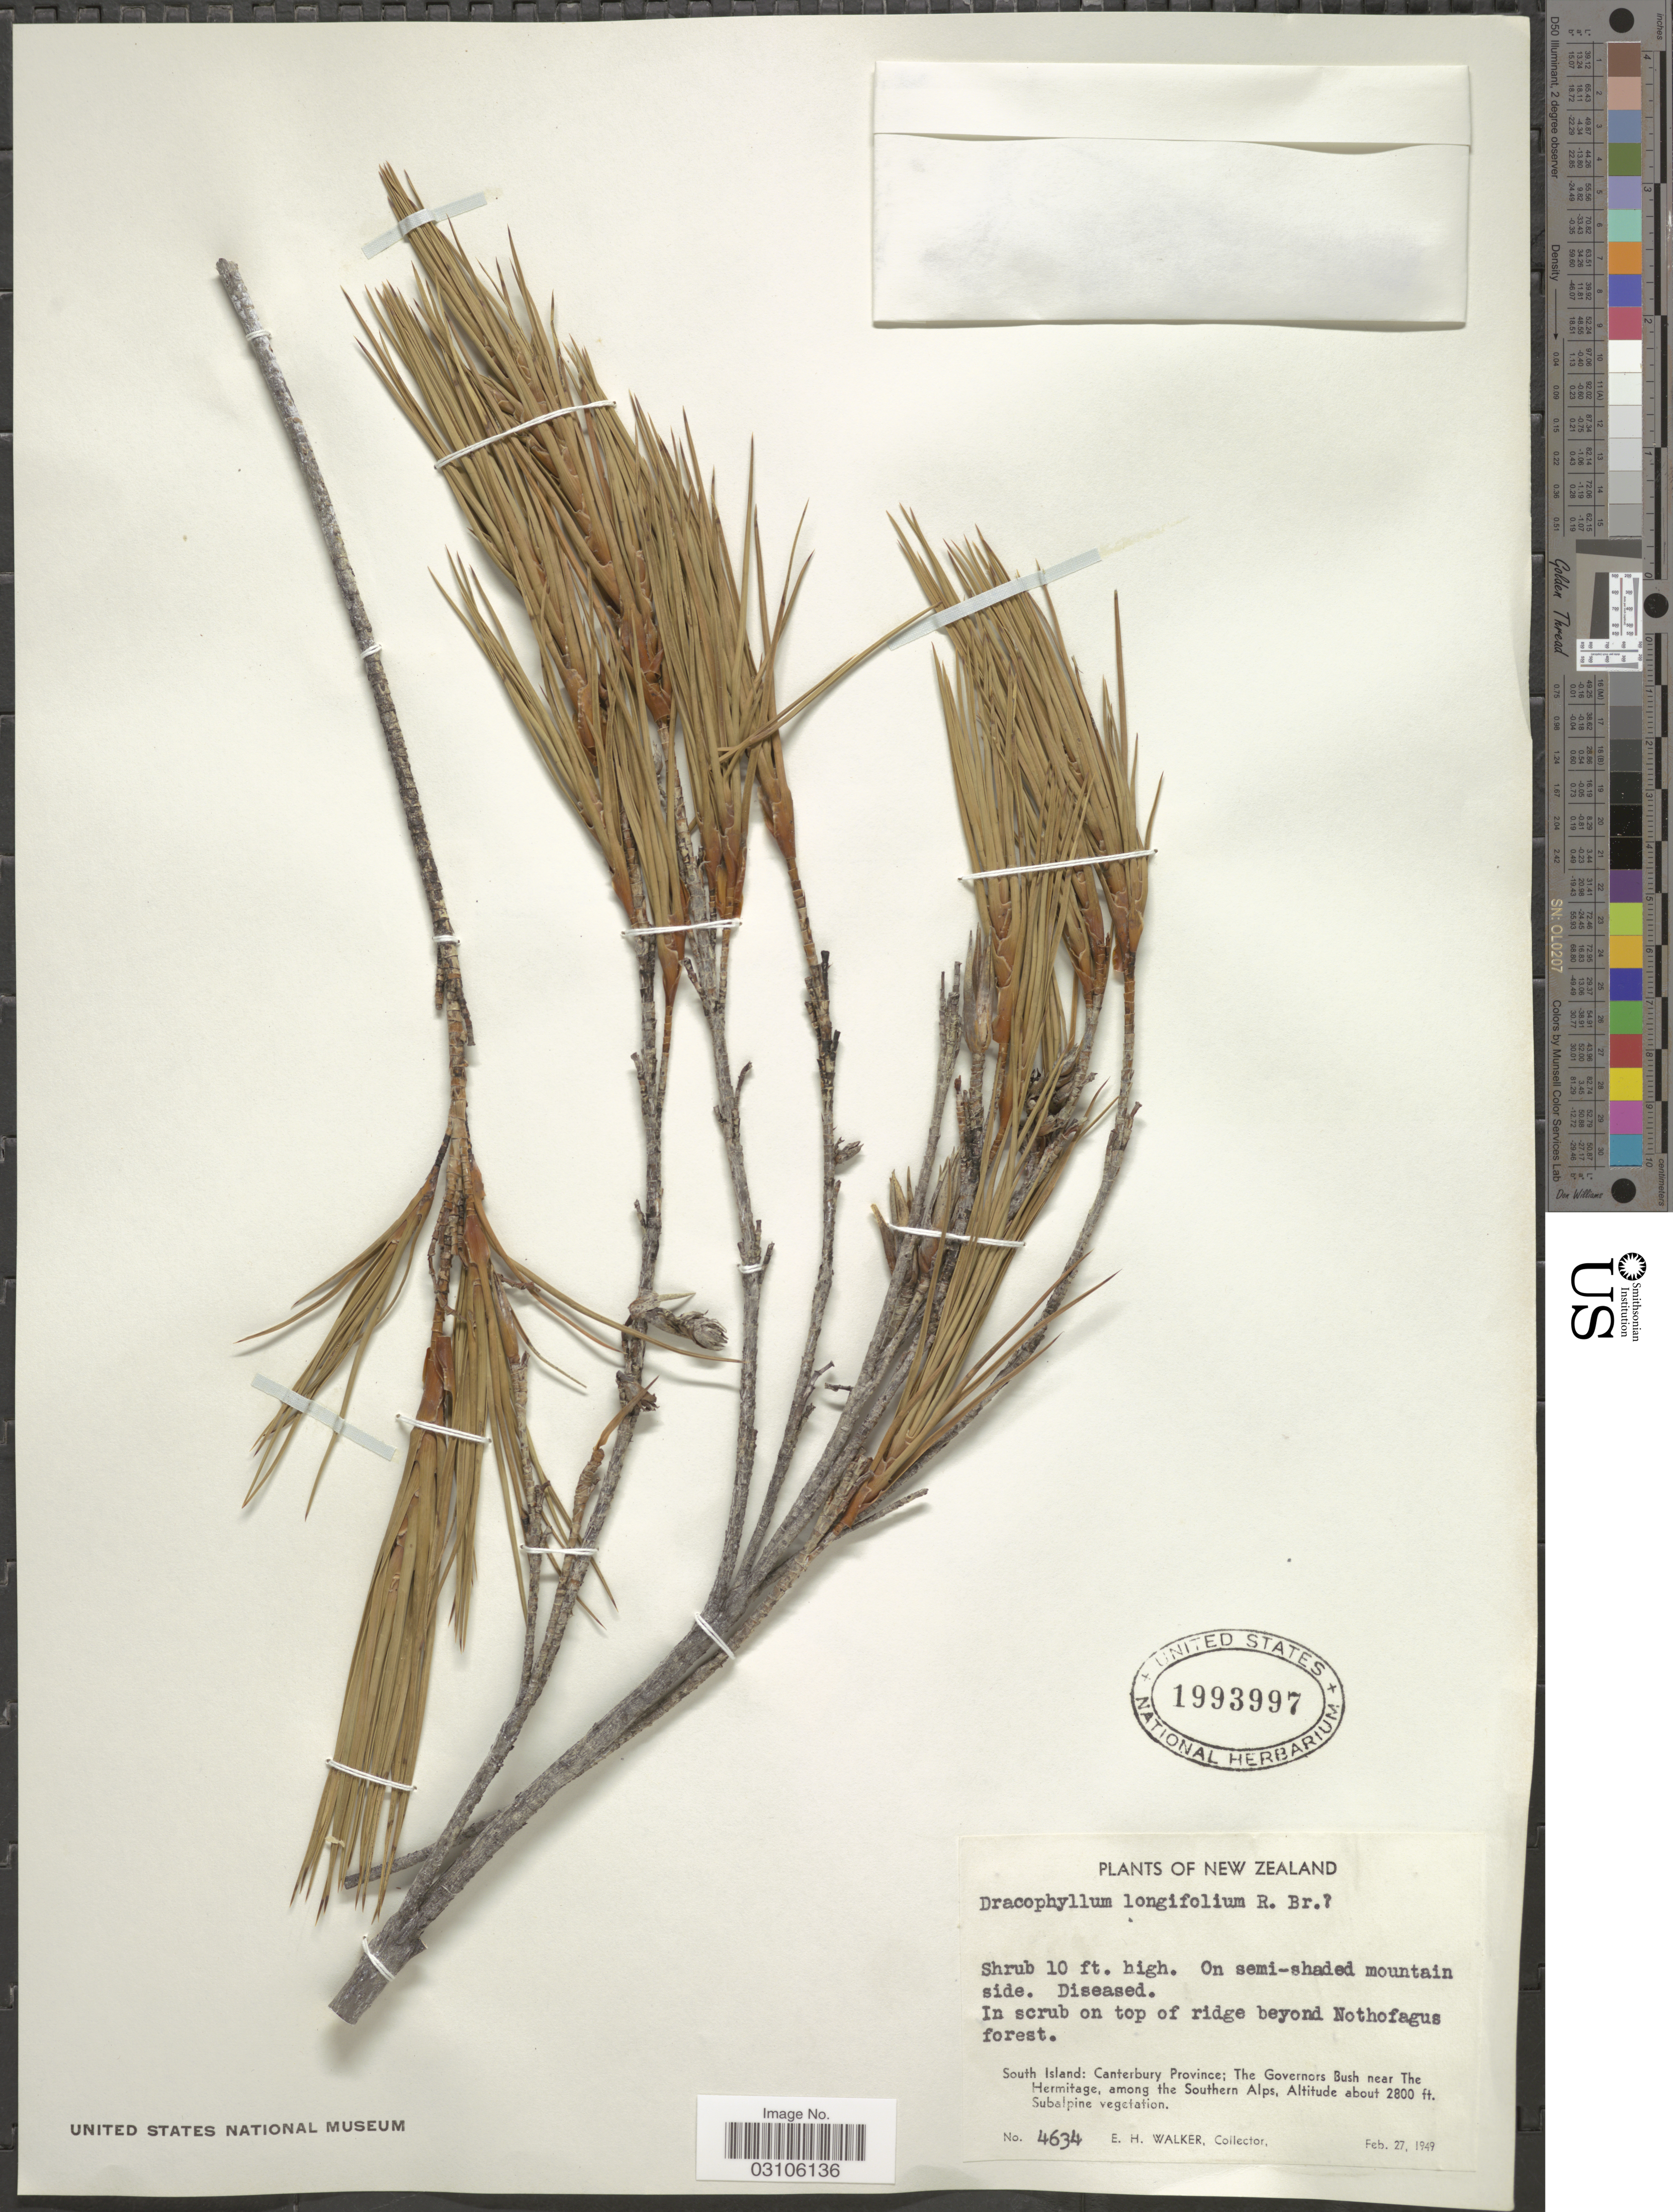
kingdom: Plantae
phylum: Tracheophyta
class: Magnoliopsida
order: Ericales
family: Ericaceae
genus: Dracophyllum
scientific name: Dracophyllum longifolium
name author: (J.R. Forst. & G. Forst.) R. Br. ex Roem. & Schult.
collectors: E. H. Walker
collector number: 4634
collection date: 1949-02-27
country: New Zealand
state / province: Canterbury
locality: South Island. The Governors Bush near The Hermitage, among the Southern Alps.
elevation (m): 853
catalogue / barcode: US 1993997